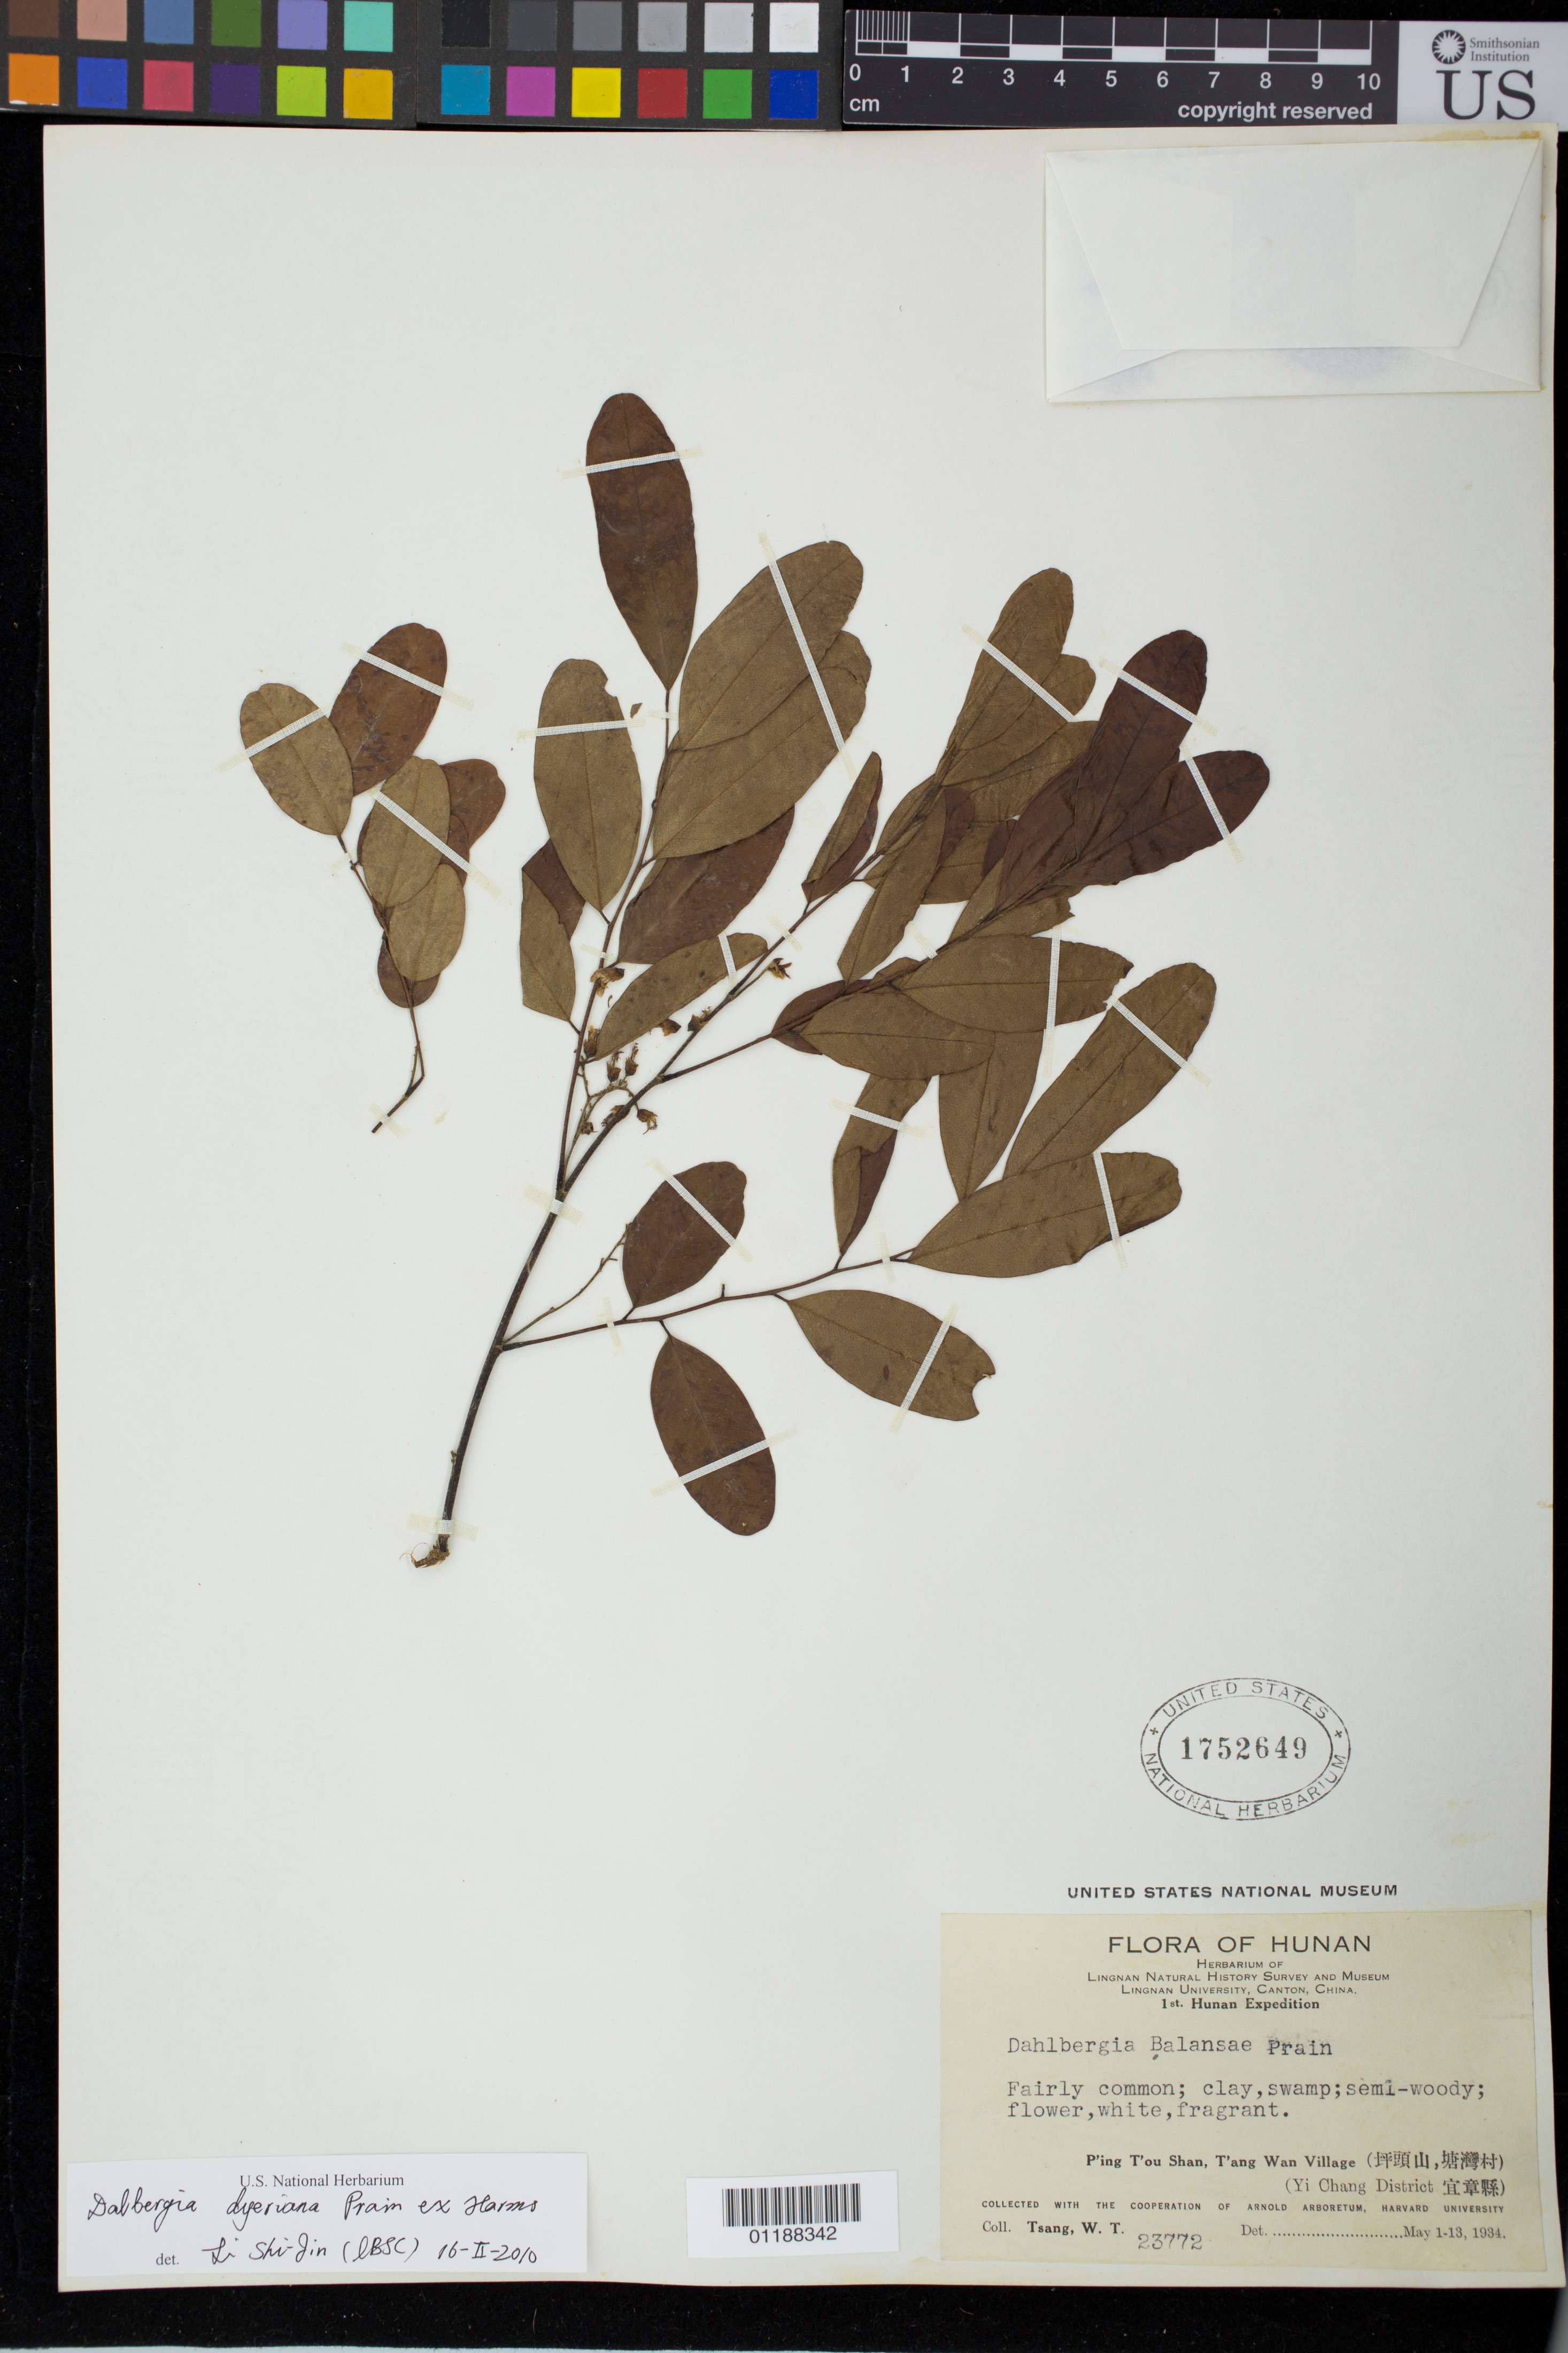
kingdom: Plantae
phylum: Tracheophyta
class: Magnoliopsida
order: Fabales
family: Fabaceae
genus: Dalbergia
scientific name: Dalbergia dyeriana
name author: B. Harms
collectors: W. T. Tsang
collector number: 23772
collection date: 1934-05-01/1934-05-13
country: China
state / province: Hubei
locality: Yi Chang District, P'ing T'ou Shan, T'ang Wan Village.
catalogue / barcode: US 1752649